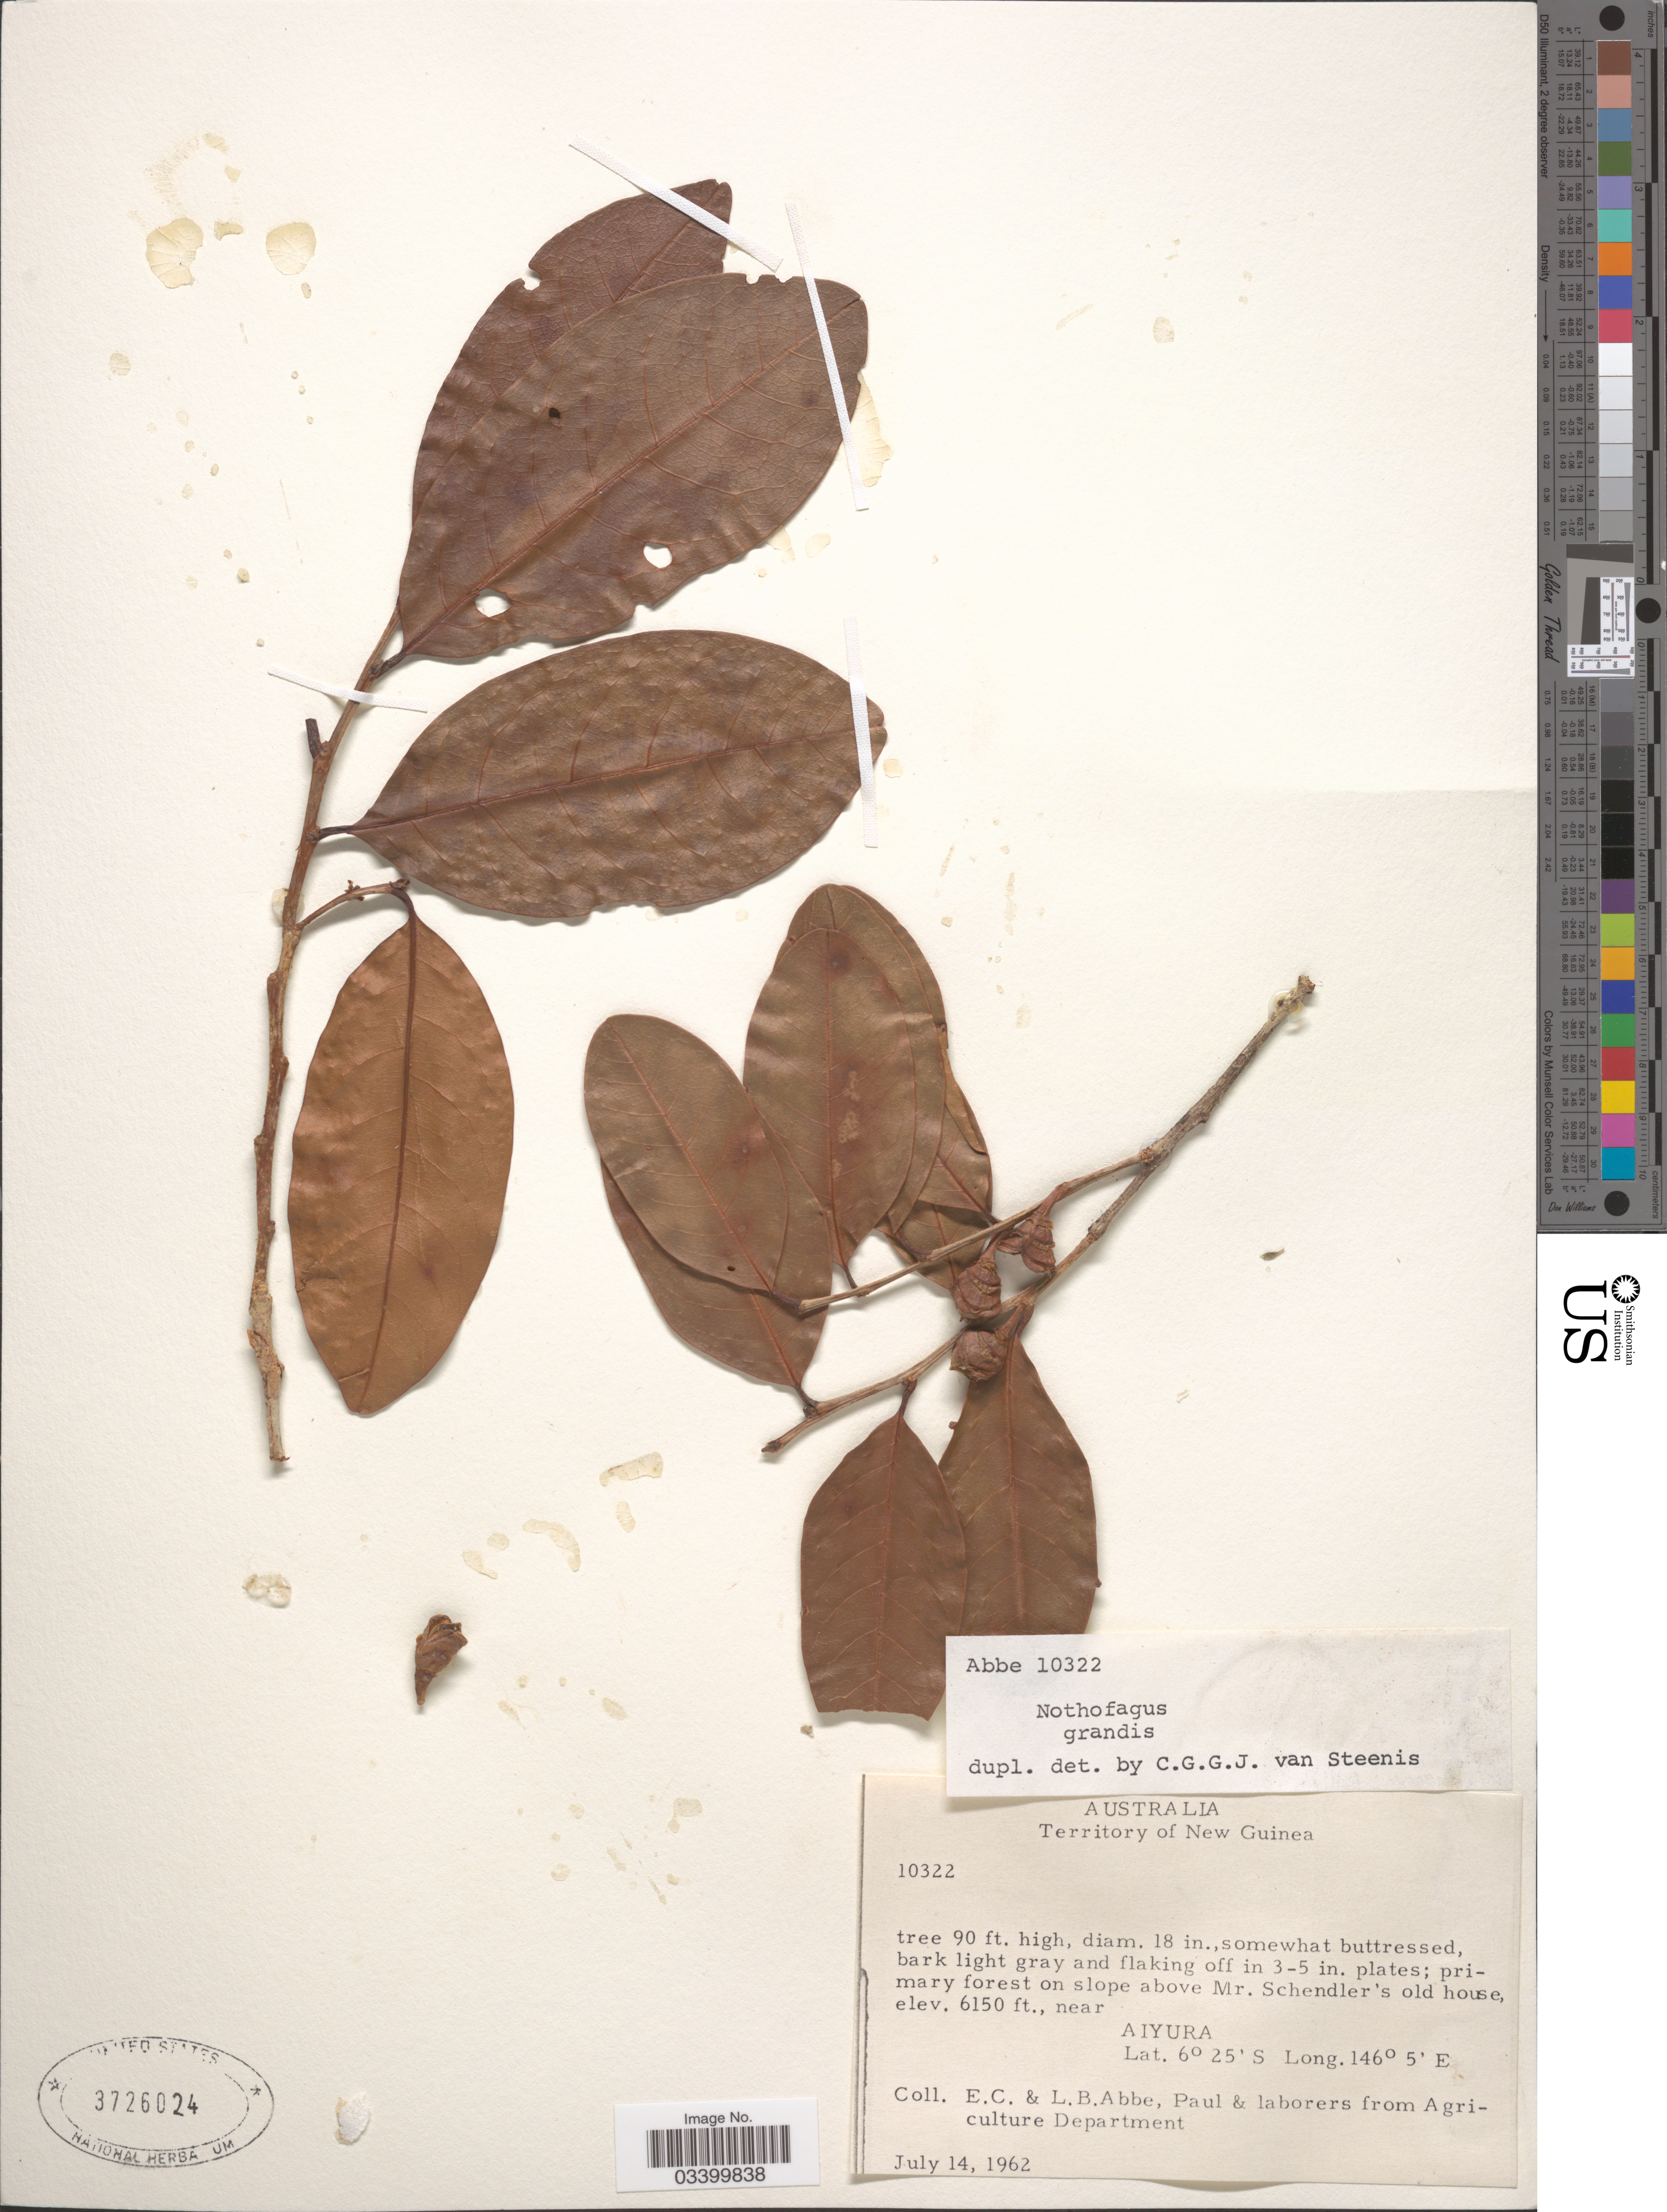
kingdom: Plantae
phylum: Tracheophyta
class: Magnoliopsida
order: Fagales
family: Nothofagaceae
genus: Nothofagus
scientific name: Nothofagus grandis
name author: Steenis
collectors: E. C. Abbe, L. B. Abbe, -. Paul & Laborers from Agriculture Department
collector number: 10322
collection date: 1962-07-14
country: Papua New Guinea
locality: Territory of New Guinea. On slope above Mr. Schendler's old house. Aiyura.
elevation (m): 1875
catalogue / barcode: US 3726024